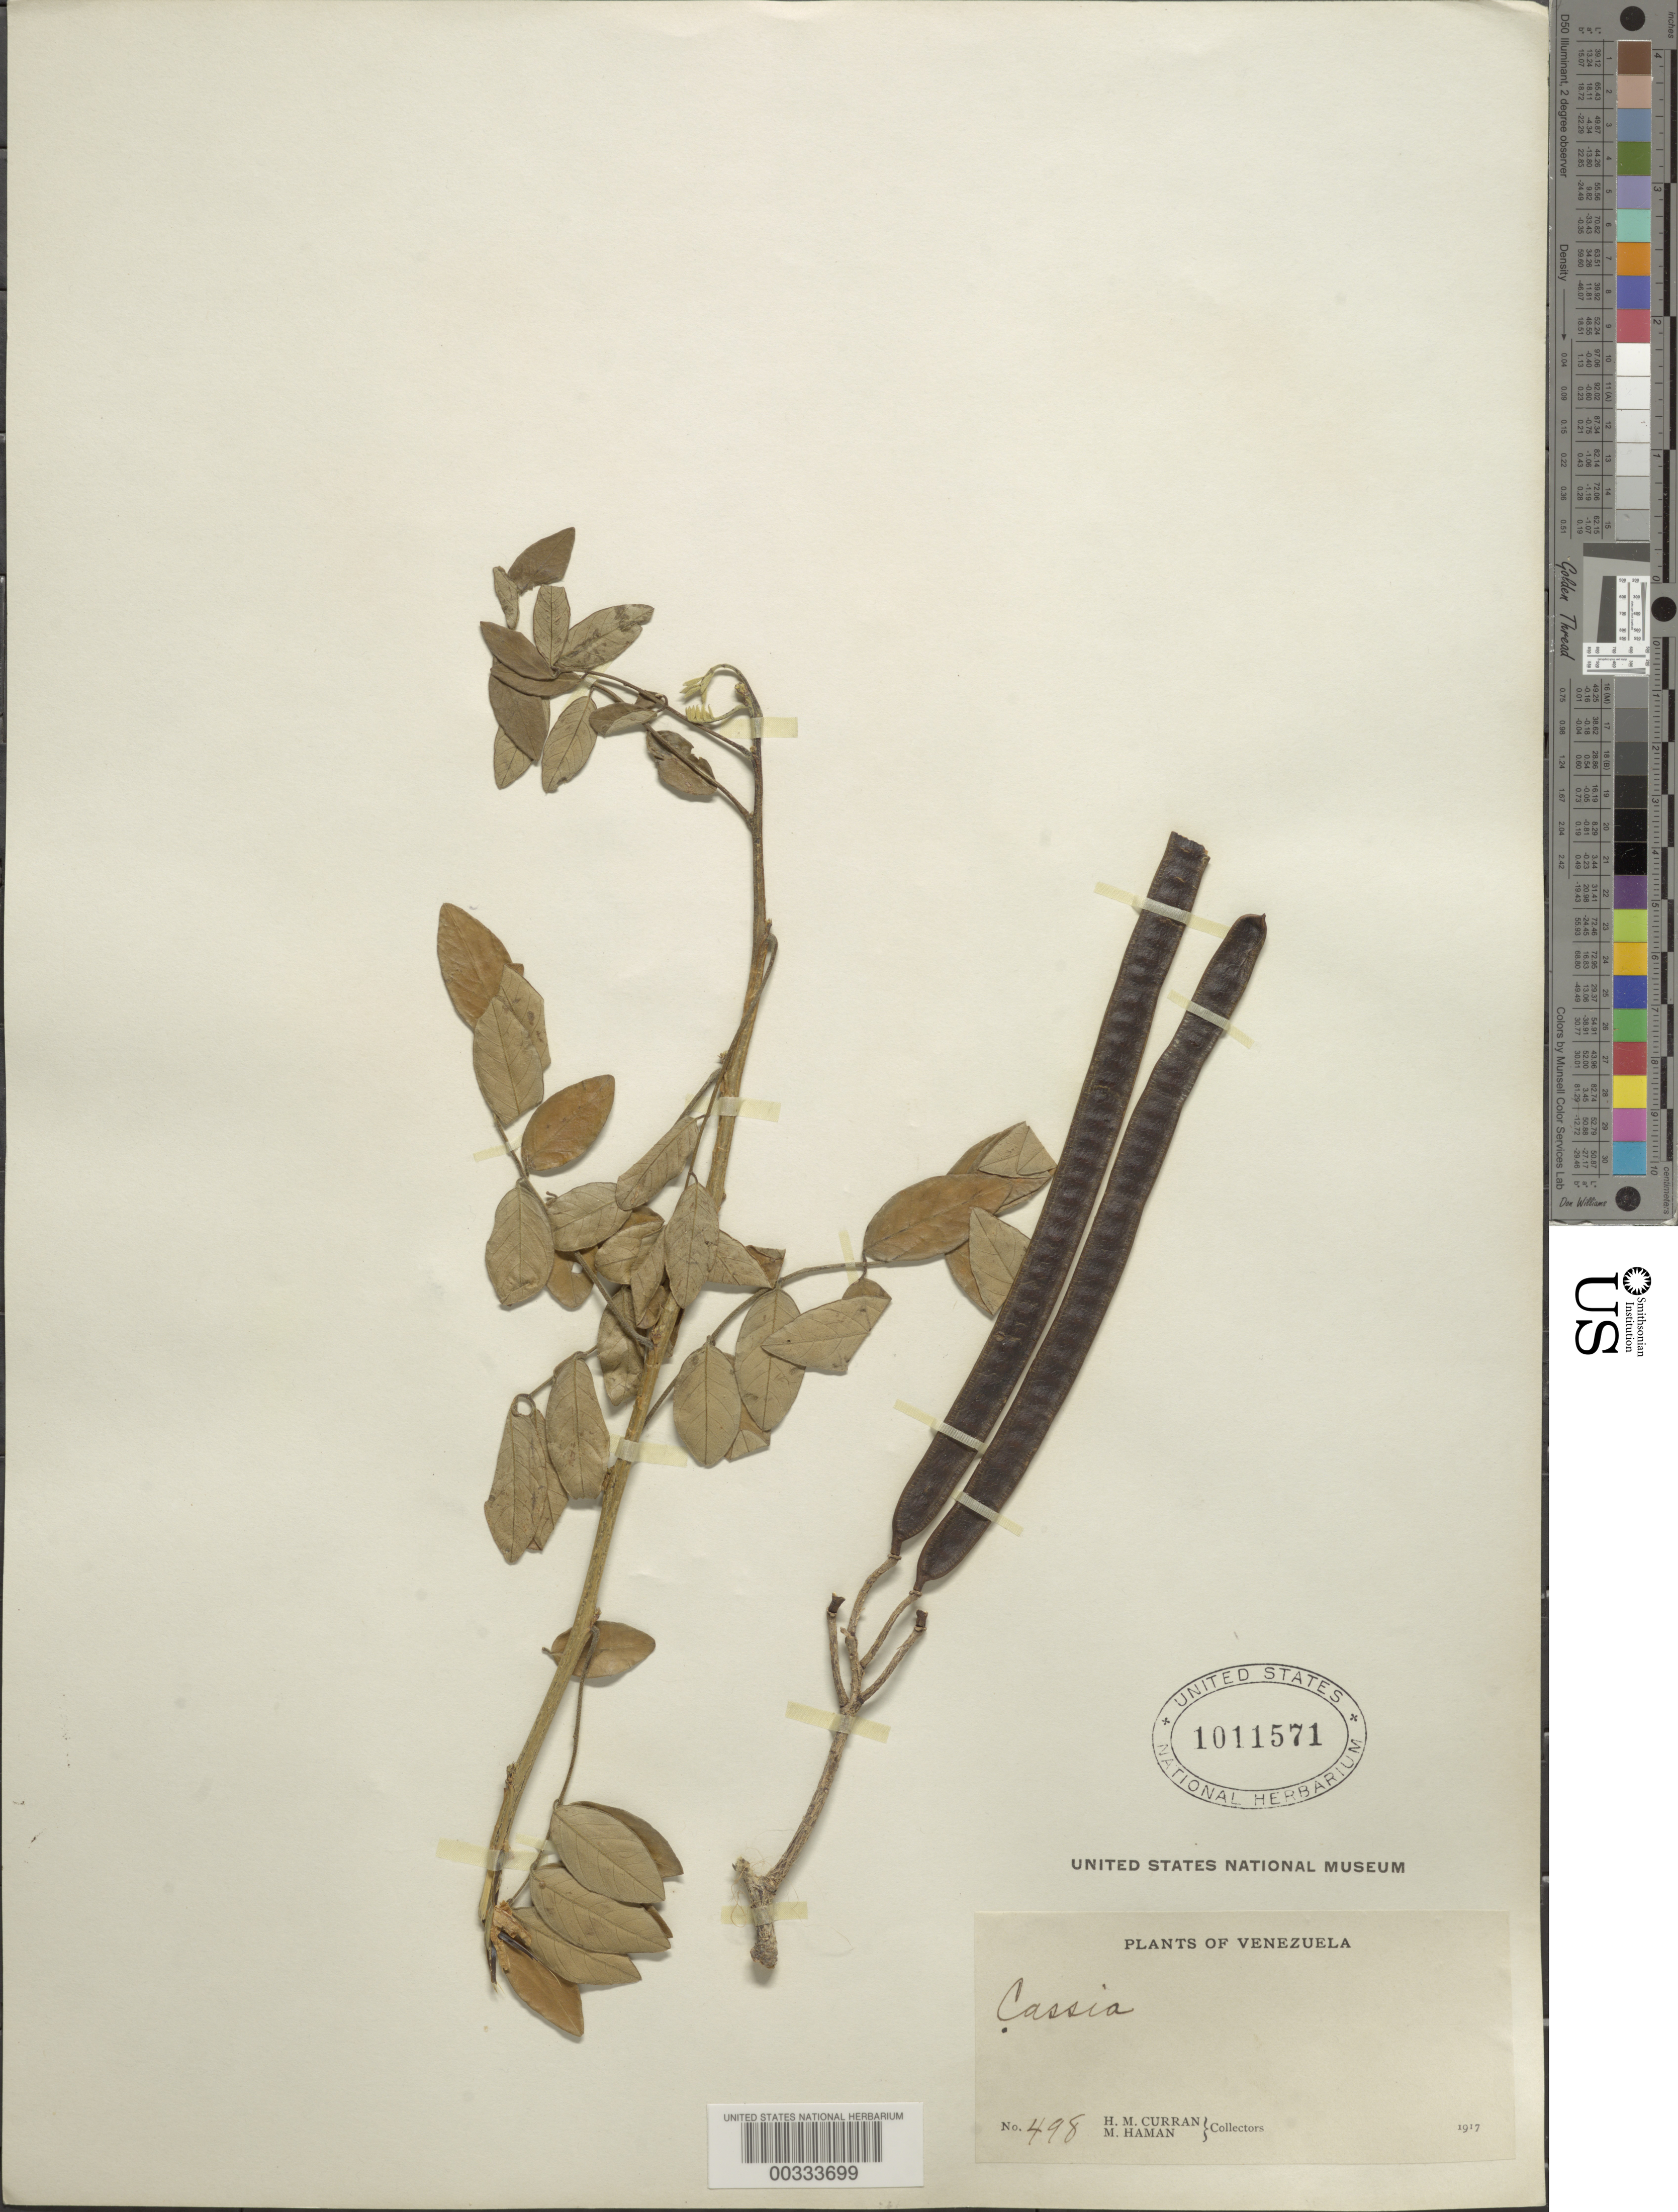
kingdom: Plantae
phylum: Tracheophyta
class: Magnoliopsida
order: Fabales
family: Fabaceae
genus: Senna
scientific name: Senna atomaria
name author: (L.) H.S. Irwin & Barneby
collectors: H. M. Curran & M. Haman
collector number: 498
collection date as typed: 1917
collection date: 1917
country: Venezuela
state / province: Mérida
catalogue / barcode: US 1011571